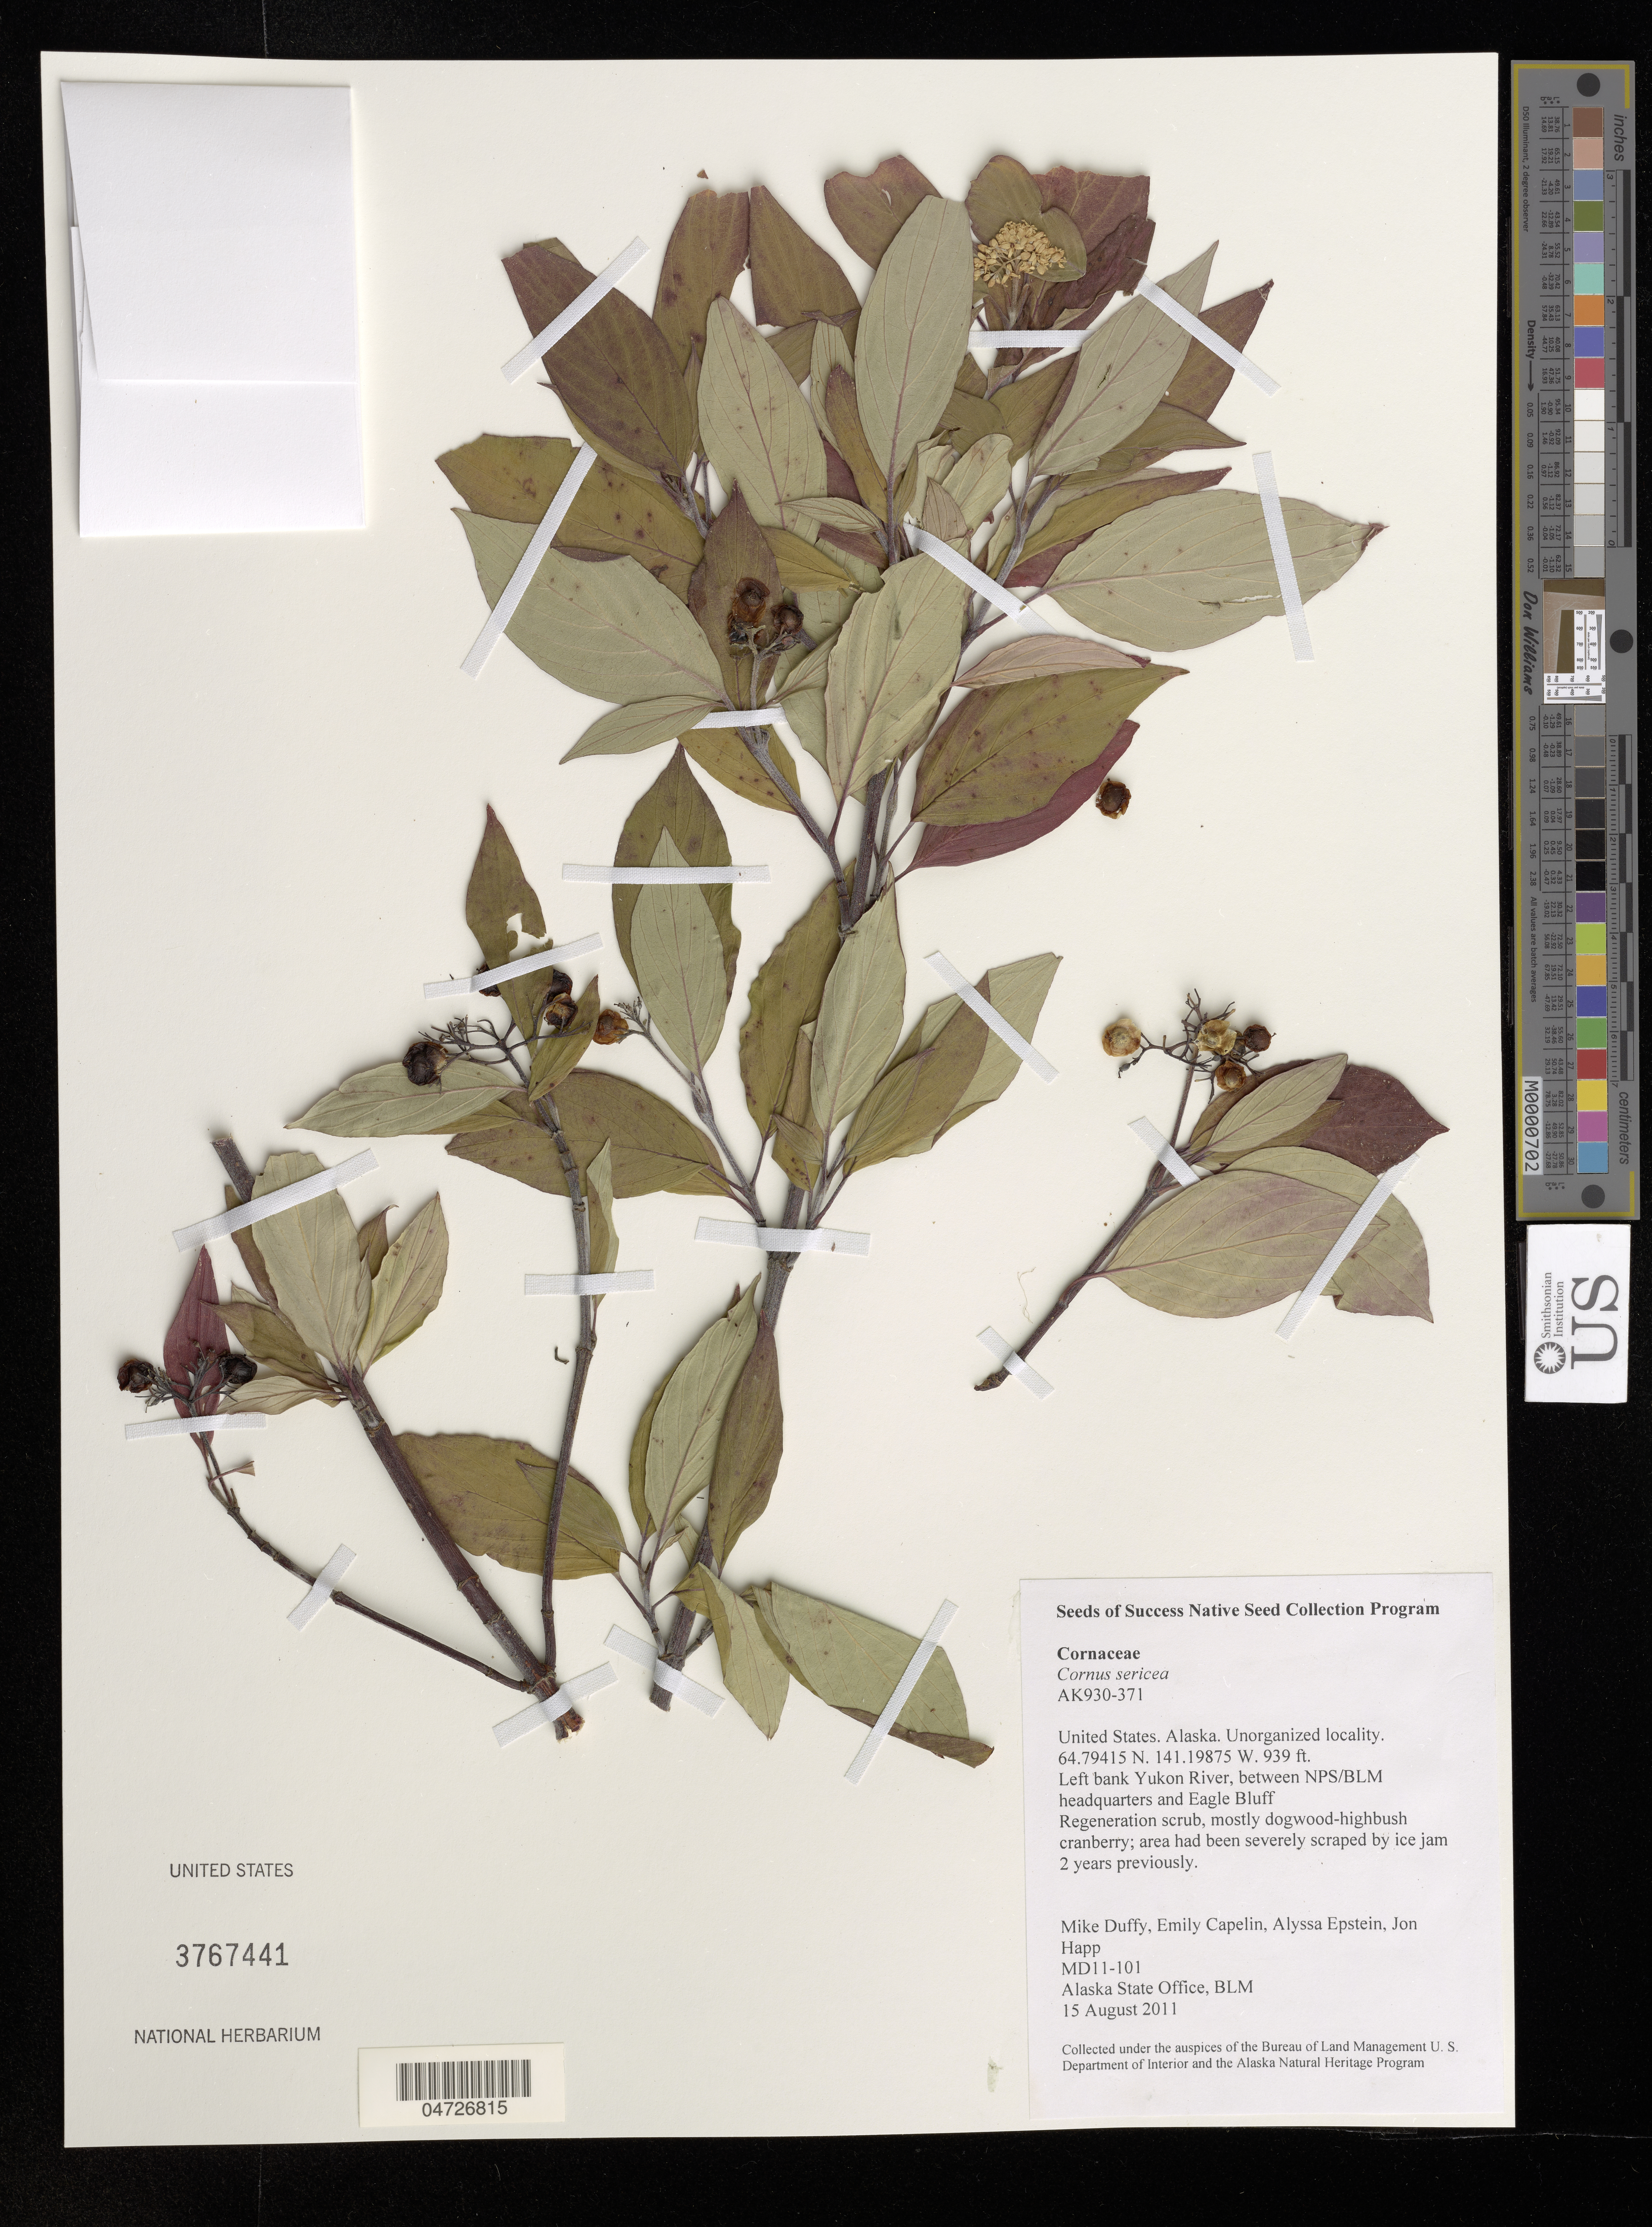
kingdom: Plantae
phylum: Tracheophyta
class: Magnoliopsida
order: Cornales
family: Cornaceae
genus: Cornus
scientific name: Cornus sericea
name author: L.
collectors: M. Duffy, E. Capelin, A. Epstein & J. Happ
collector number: MD11-101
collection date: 2011-08-15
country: United States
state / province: Alaska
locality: Unorganized locality. Left bank Yukon River, between NPS/BLM headquarters and Eagle Bluff.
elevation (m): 286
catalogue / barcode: US 3767441